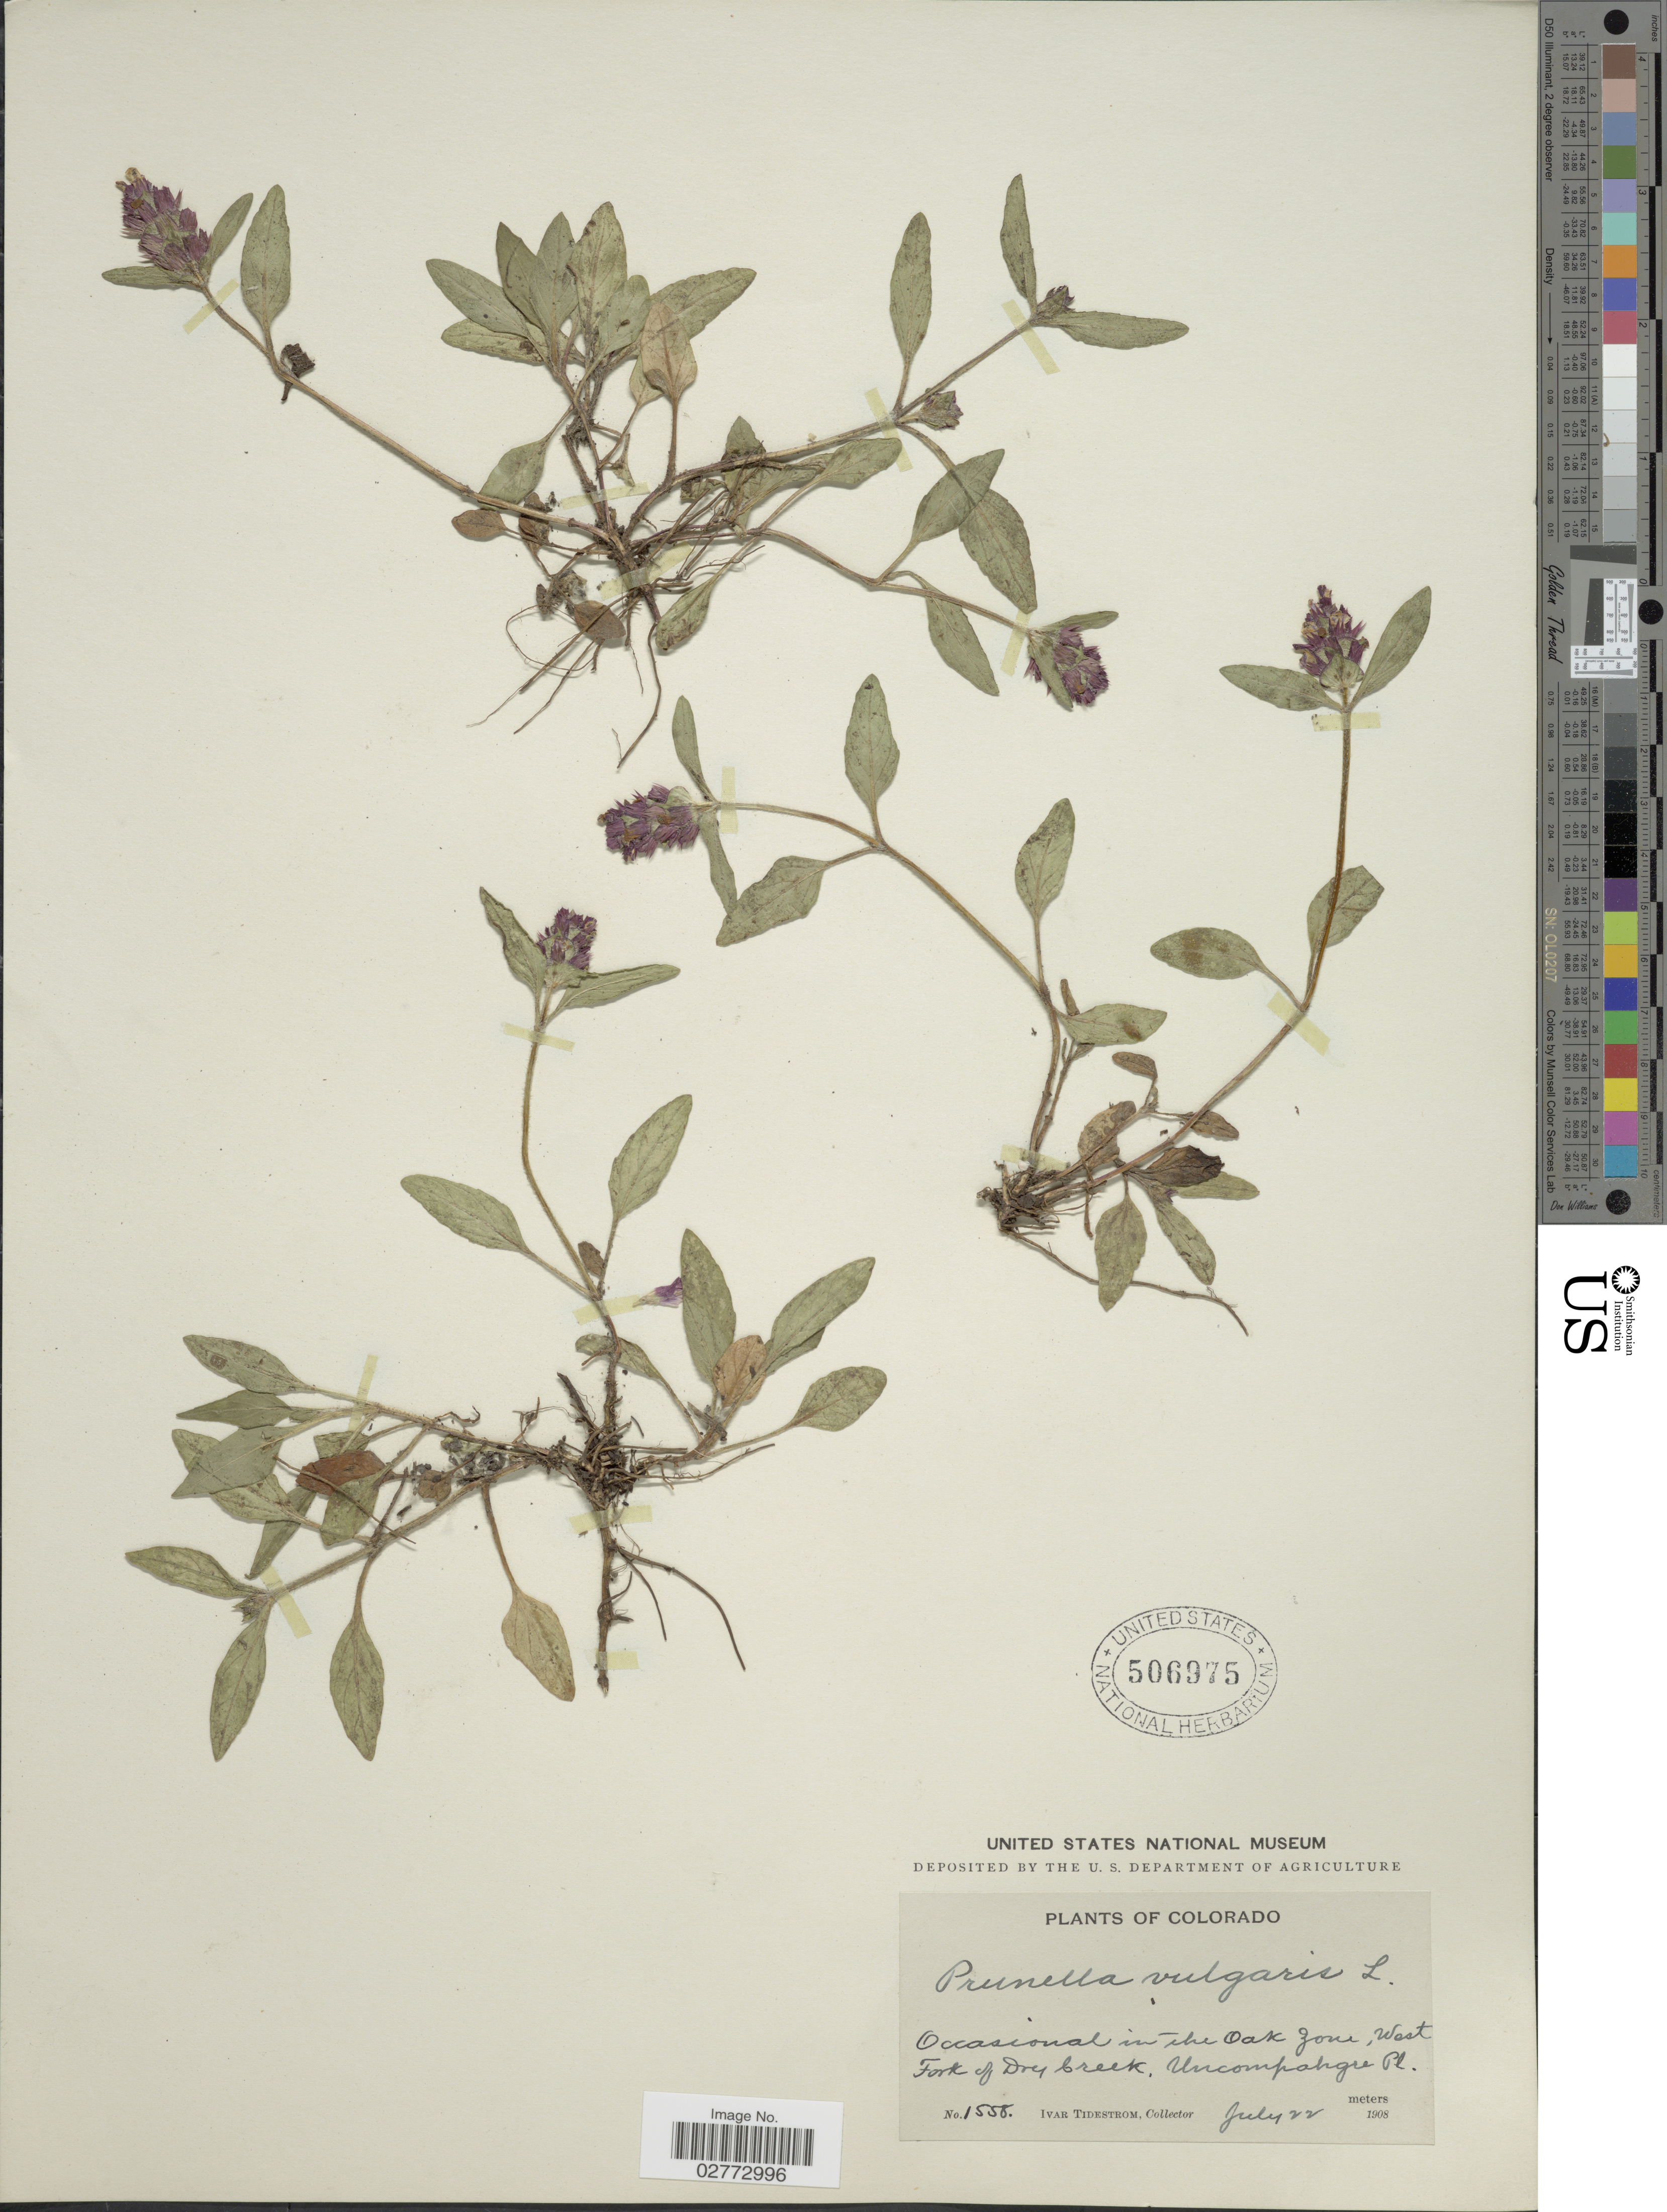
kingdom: Plantae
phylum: Tracheophyta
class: Magnoliopsida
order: Lamiales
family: Lamiaceae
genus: Prunella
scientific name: Prunella vulgaris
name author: L.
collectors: I. F. Tidestrom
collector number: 1558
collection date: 1908-07-22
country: United States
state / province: Colorado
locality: Occasional in the Oak zone, West Fork of Dry Creek, Uncompahgre Pl.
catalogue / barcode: US 506975